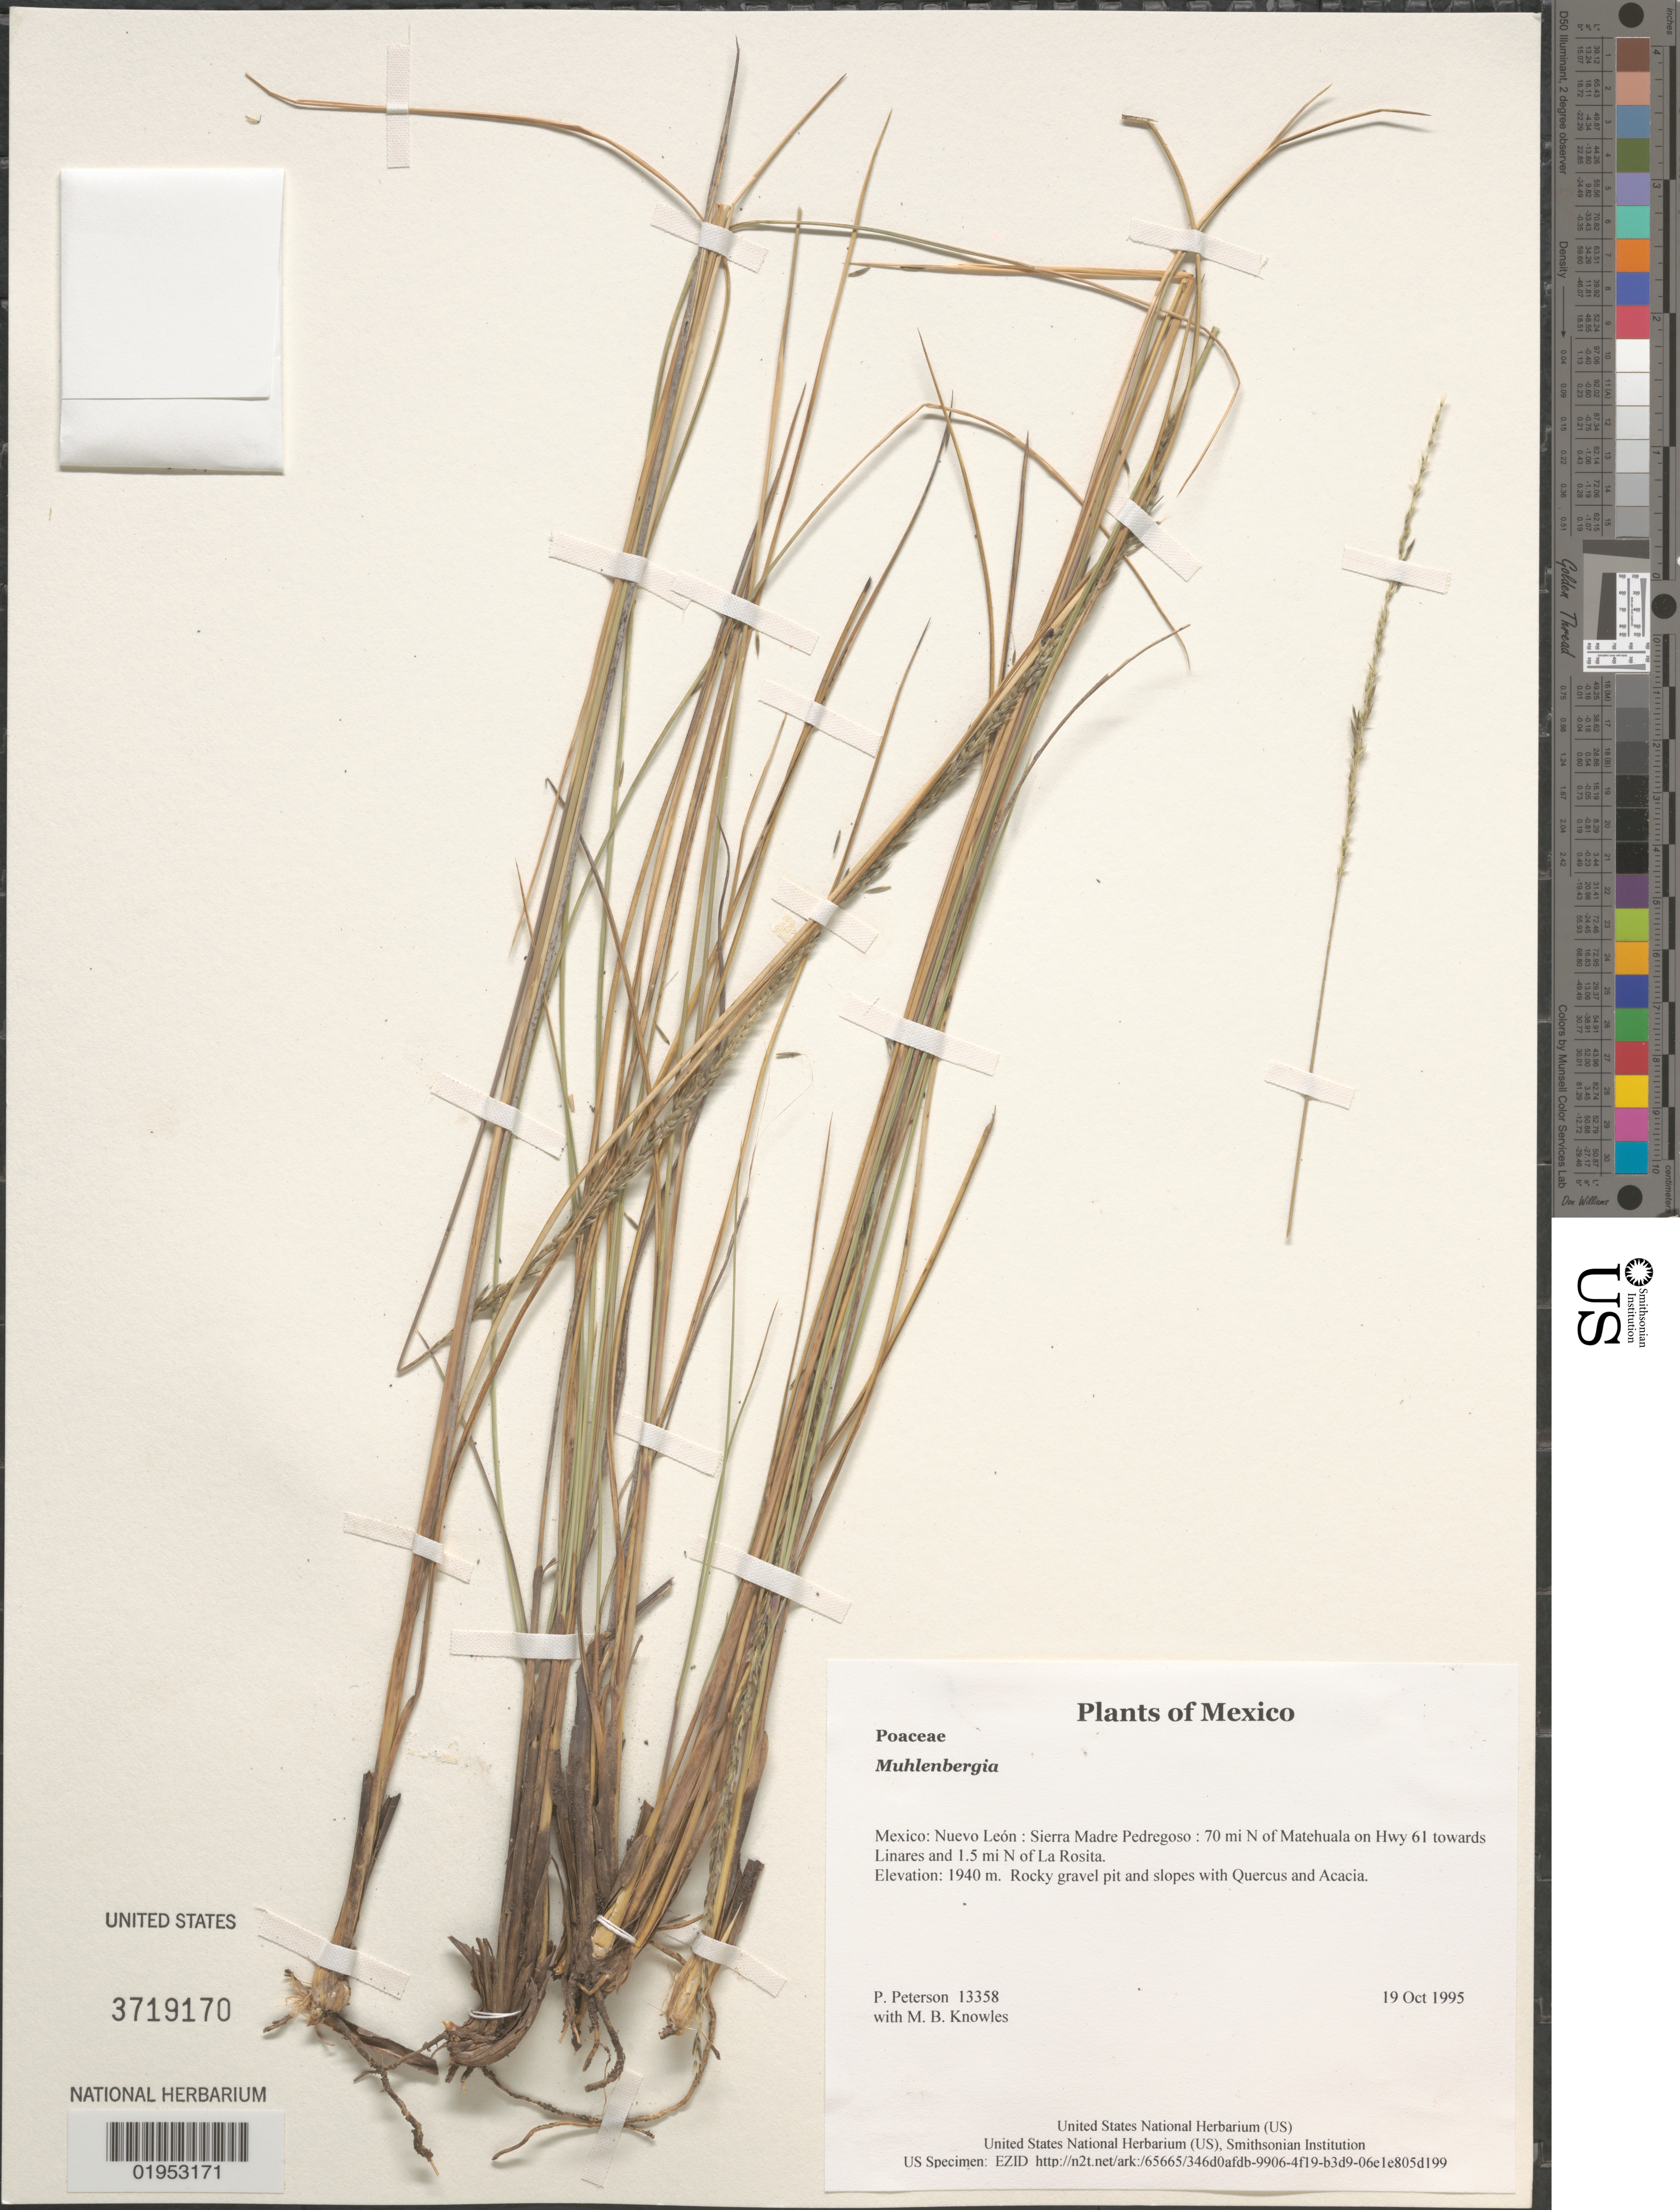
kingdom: Plantae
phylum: Tracheophyta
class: Liliopsida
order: Poales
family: Poaceae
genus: Muhlenbergia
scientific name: Muhlenbergia sp.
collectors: P. M. Peterson & M. B. Knowles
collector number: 13358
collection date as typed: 19 Oct 1995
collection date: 1995-10-19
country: Mexico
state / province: Nuevo León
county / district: Sierra Madre Pedregoso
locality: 70 mi N of Matehuala on Hwy 61 towards Linares and 1.5 mi N of La Rosita.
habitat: Rocky gravel pit and slopes with Quercus and Acacia.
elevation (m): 1940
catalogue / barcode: US 3719170